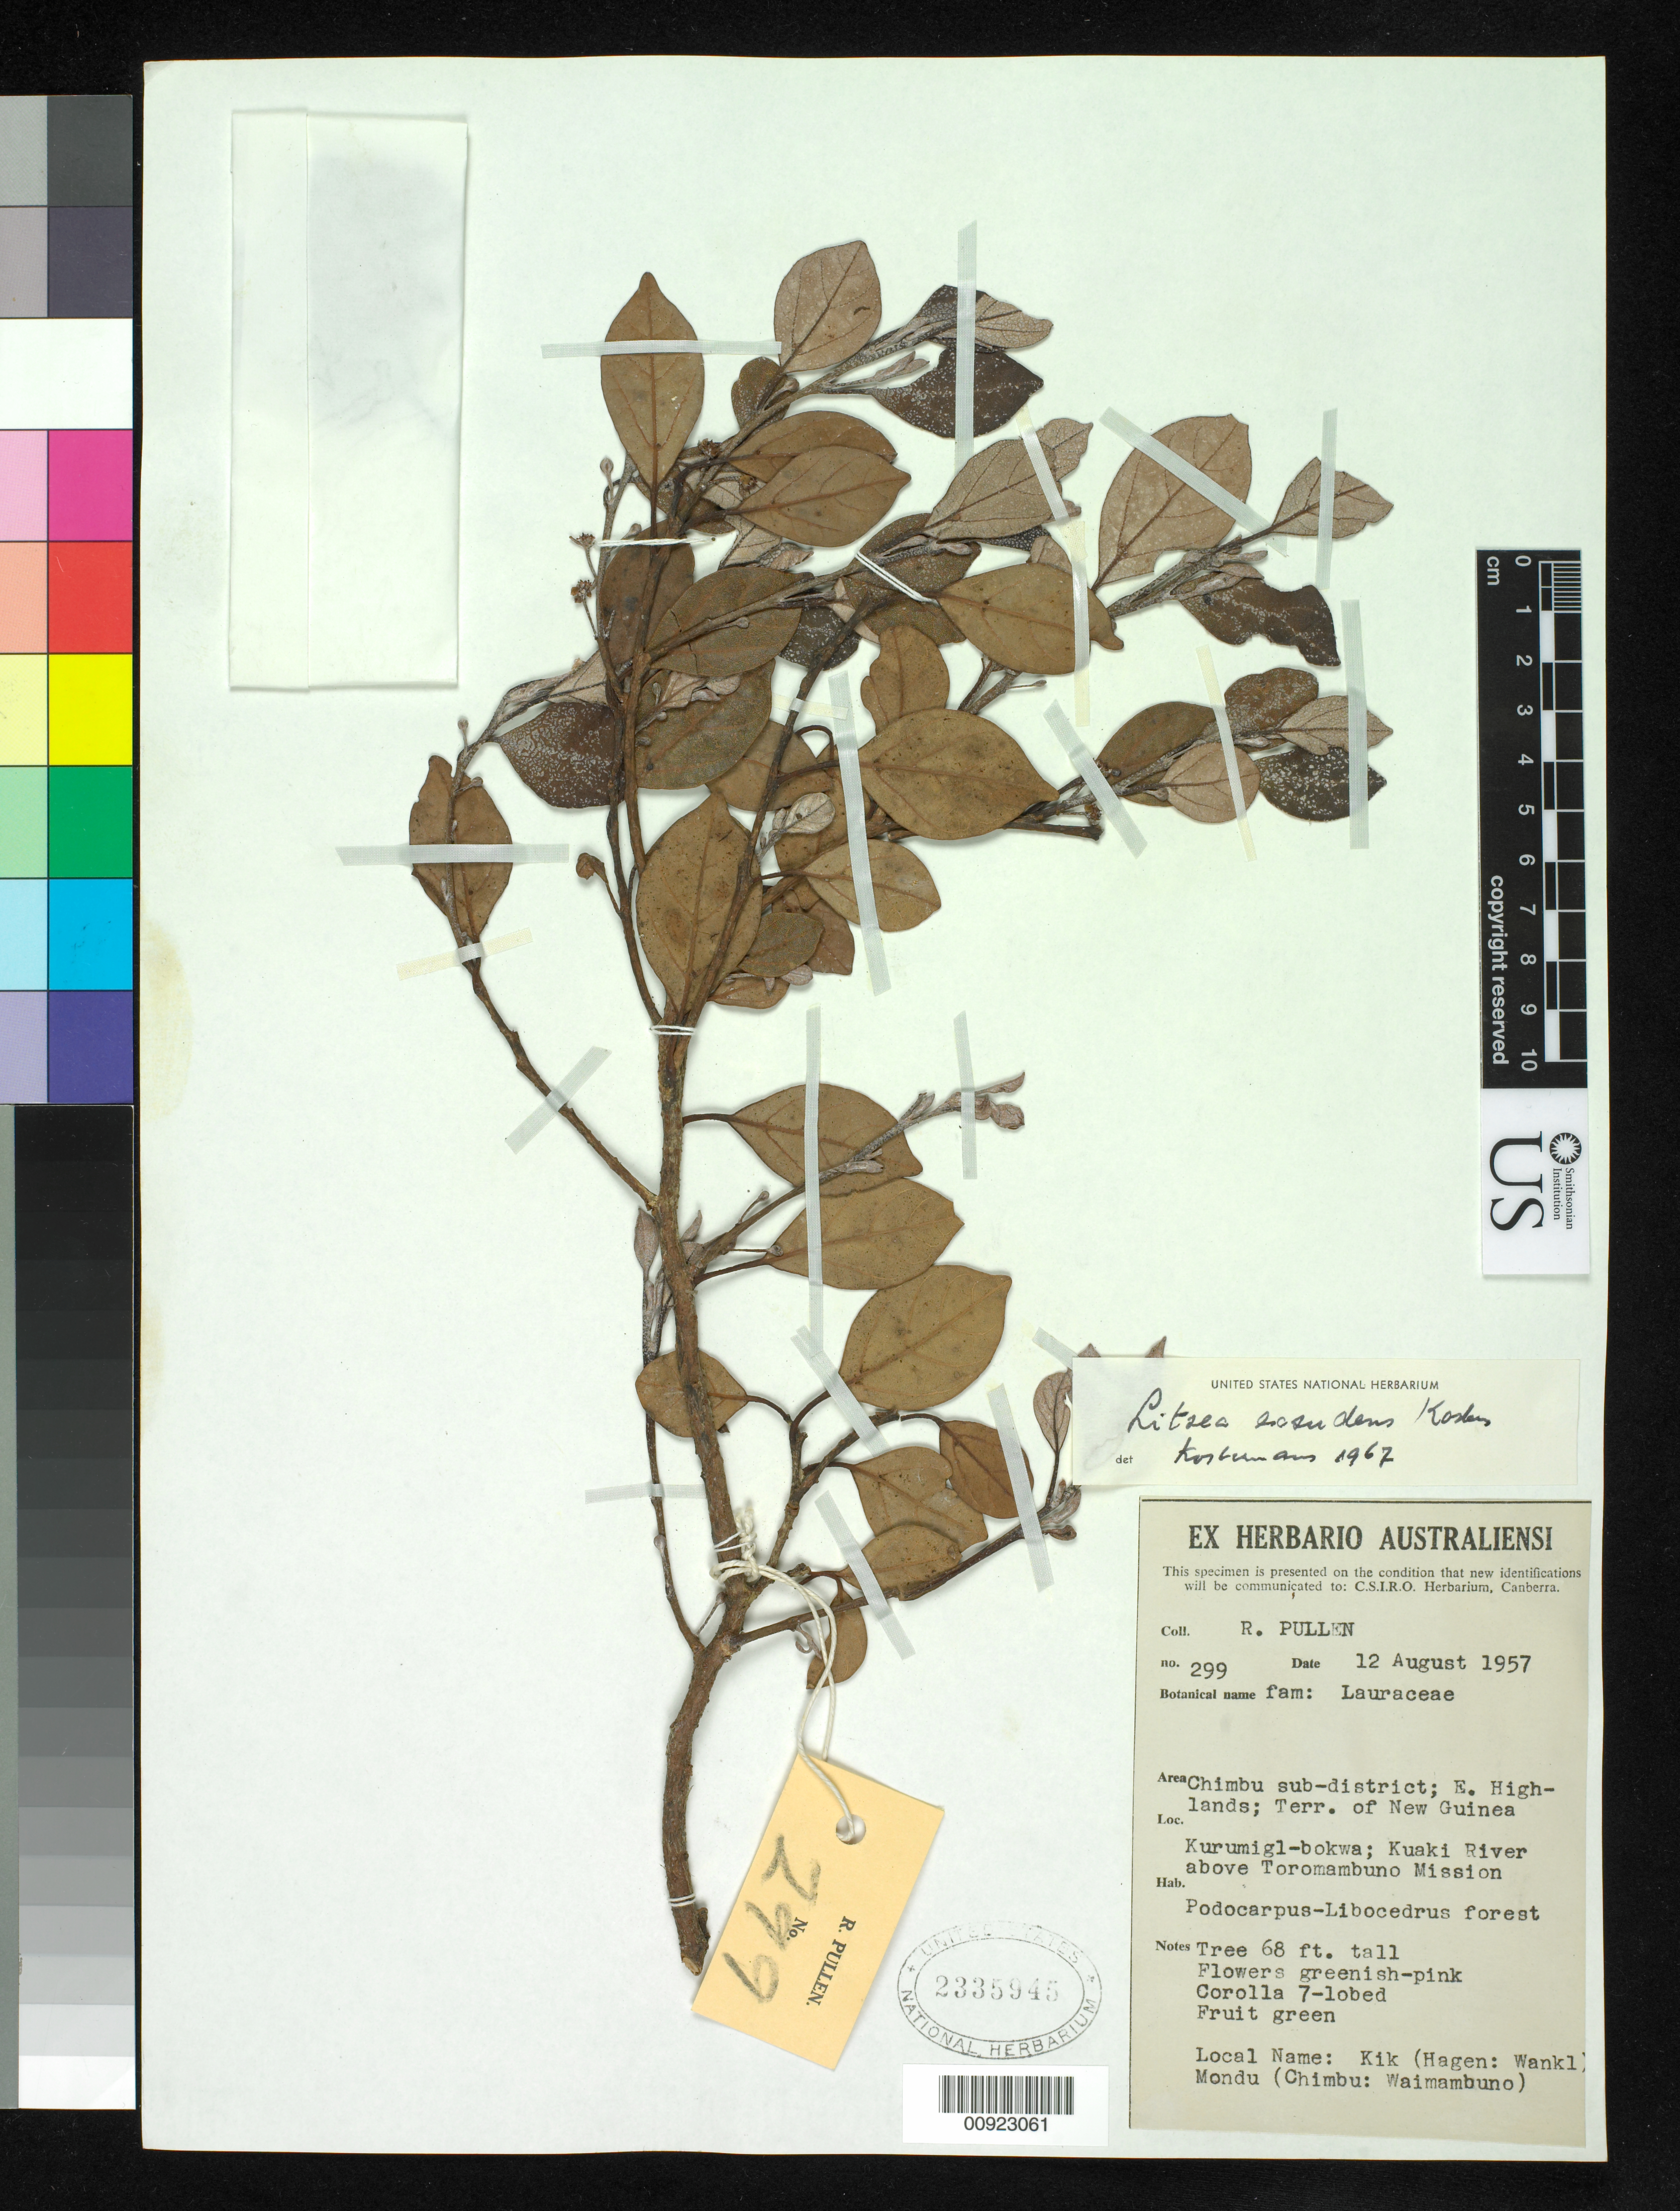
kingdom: Plantae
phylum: Tracheophyta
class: Magnoliopsida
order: Laurales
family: Lauraceae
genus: Litsea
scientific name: Litsea exsudens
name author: Kosterm.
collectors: R. Pullen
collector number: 299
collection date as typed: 12 Aug 1957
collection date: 1957-08-12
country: Papua New Guinea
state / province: Eastern Highlands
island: New Guinea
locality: Chimbu sub-district; Eastern Highlands; Kurumingl-bokwa; Kuaki River above Toromambuno Mission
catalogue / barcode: US 2335945